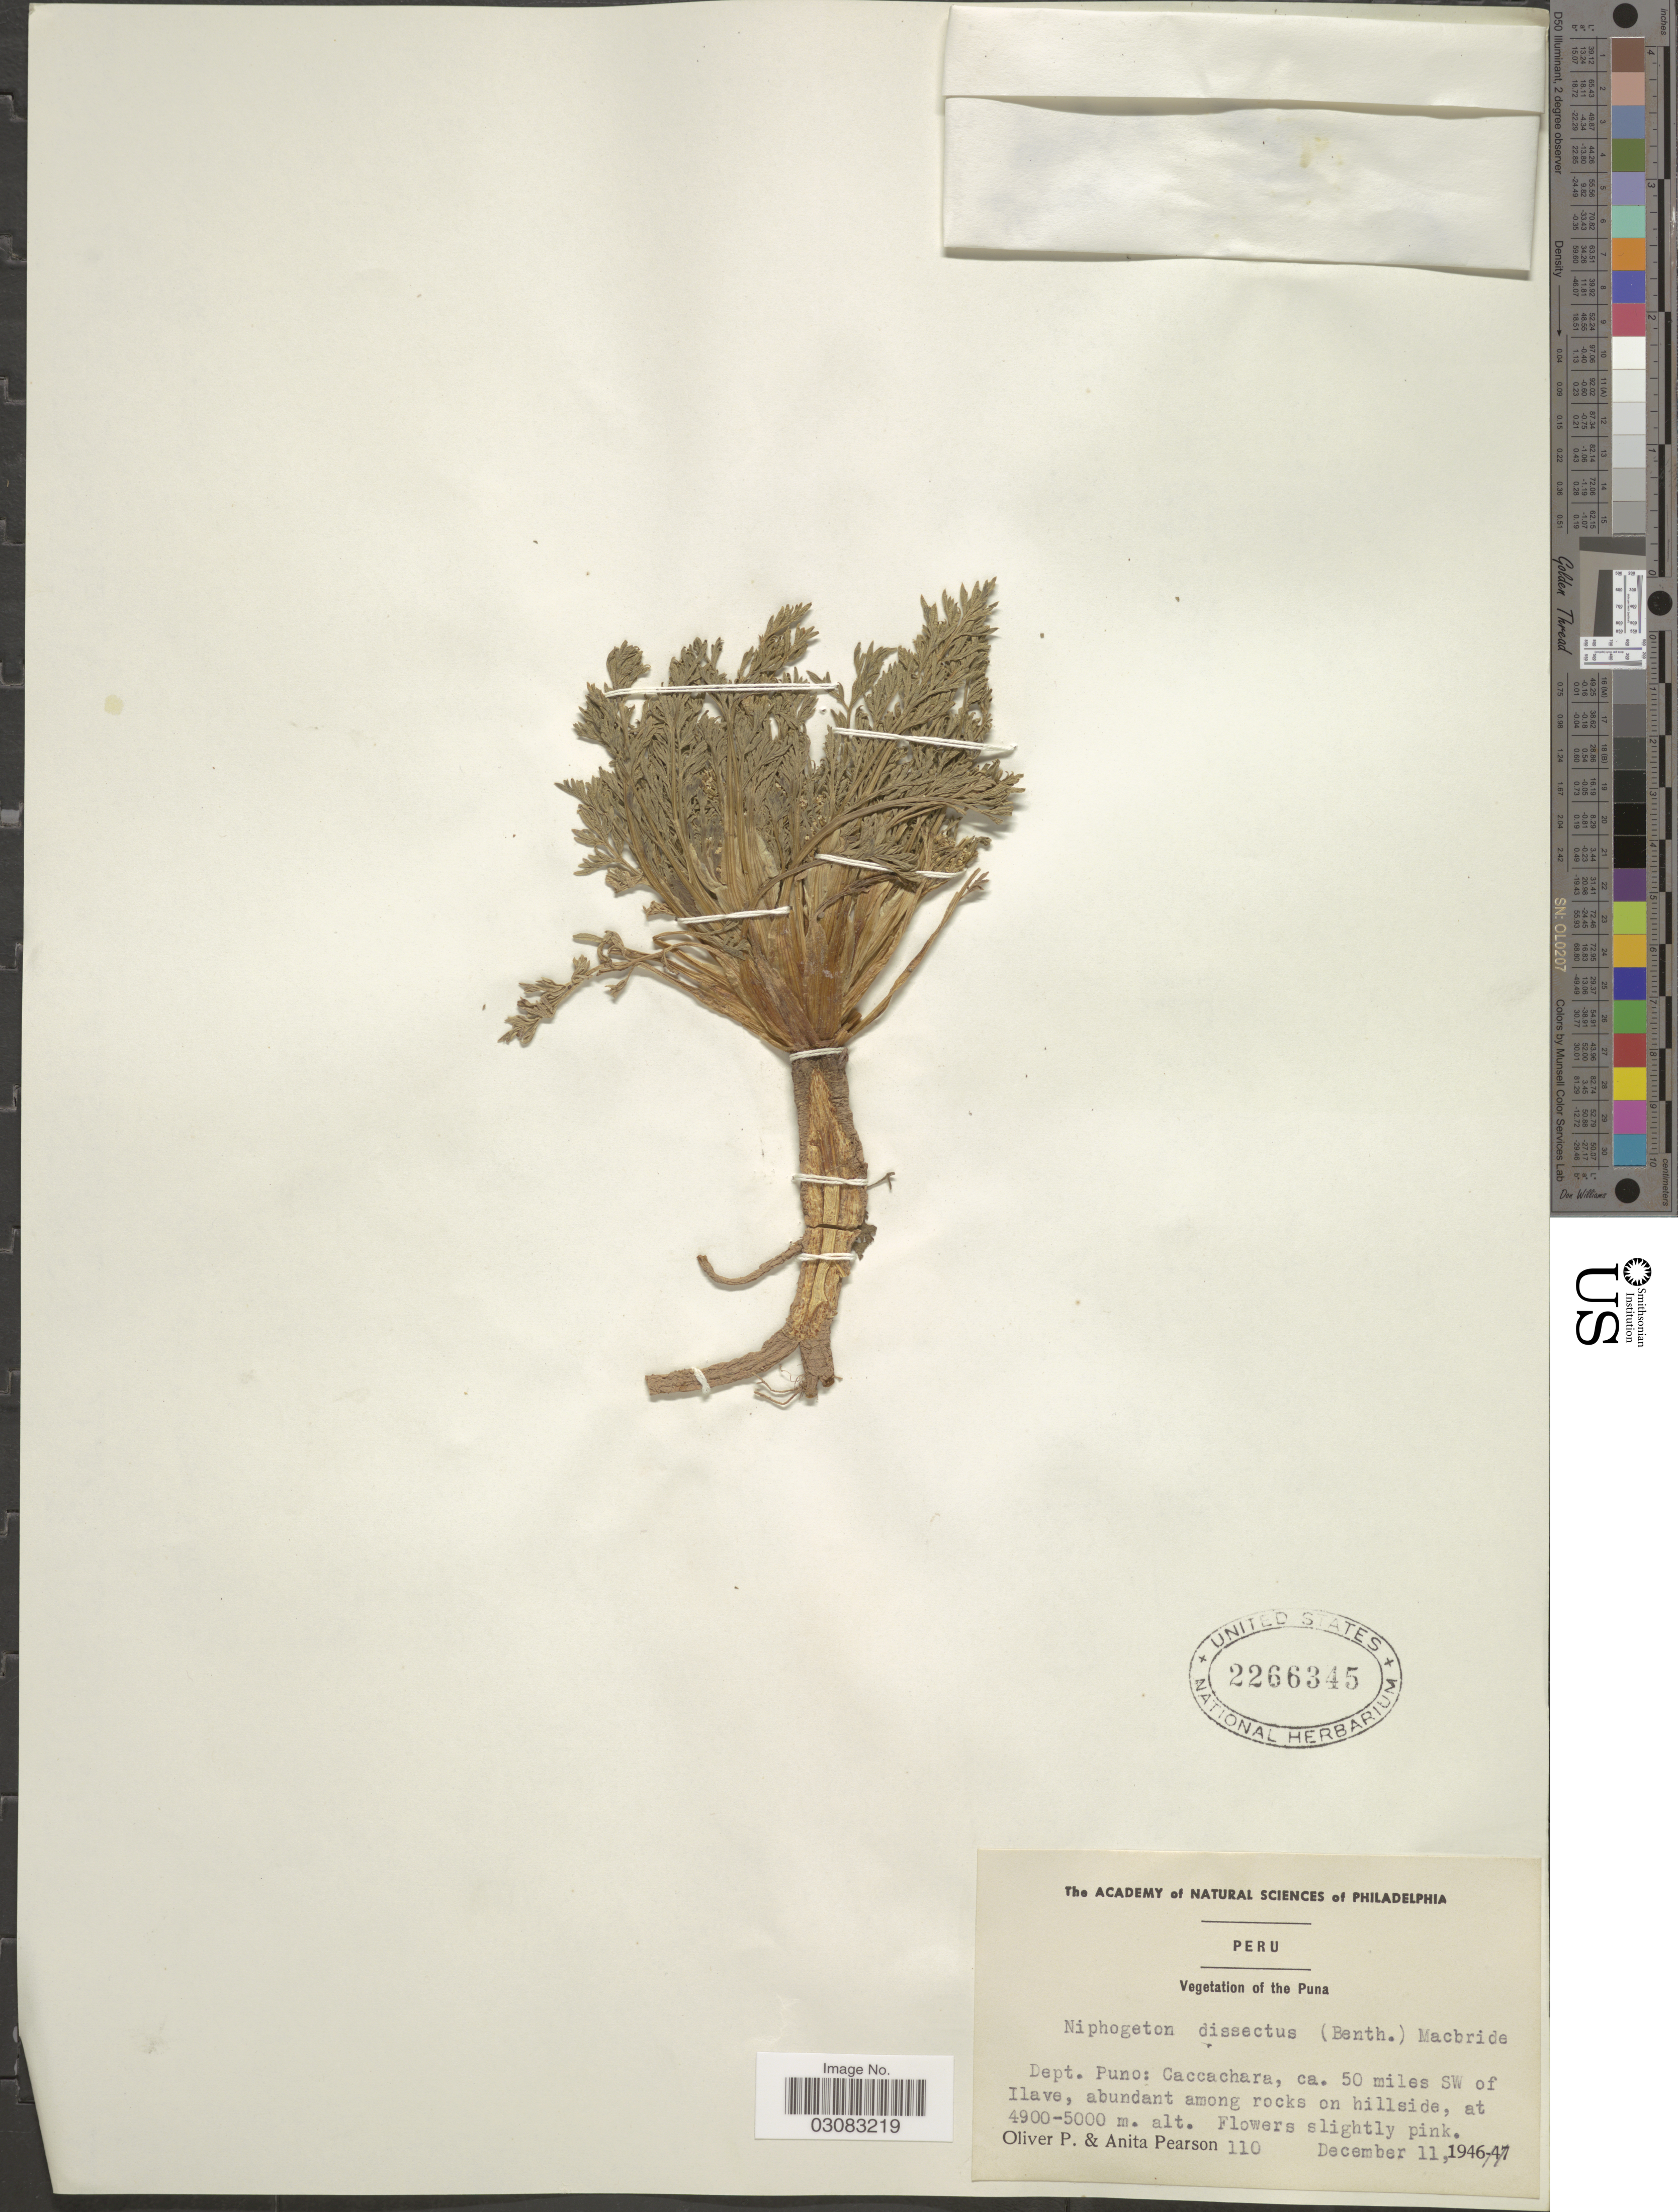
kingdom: Plantae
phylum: Tracheophyta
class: Magnoliopsida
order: Apiales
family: Apiaceae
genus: Niphogeton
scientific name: Niphogeton dissecta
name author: (Benth.) J.F. Macbr.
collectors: O. P. Pearson & A. Pearson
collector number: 110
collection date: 1946-12-11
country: Peru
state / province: Puno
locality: Vegetation of the Puna. Dept. Puno: Caccachara, ca. 50 miles SW of Ilave, abundant among rocks on hillside.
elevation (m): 4900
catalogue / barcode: US 2266345